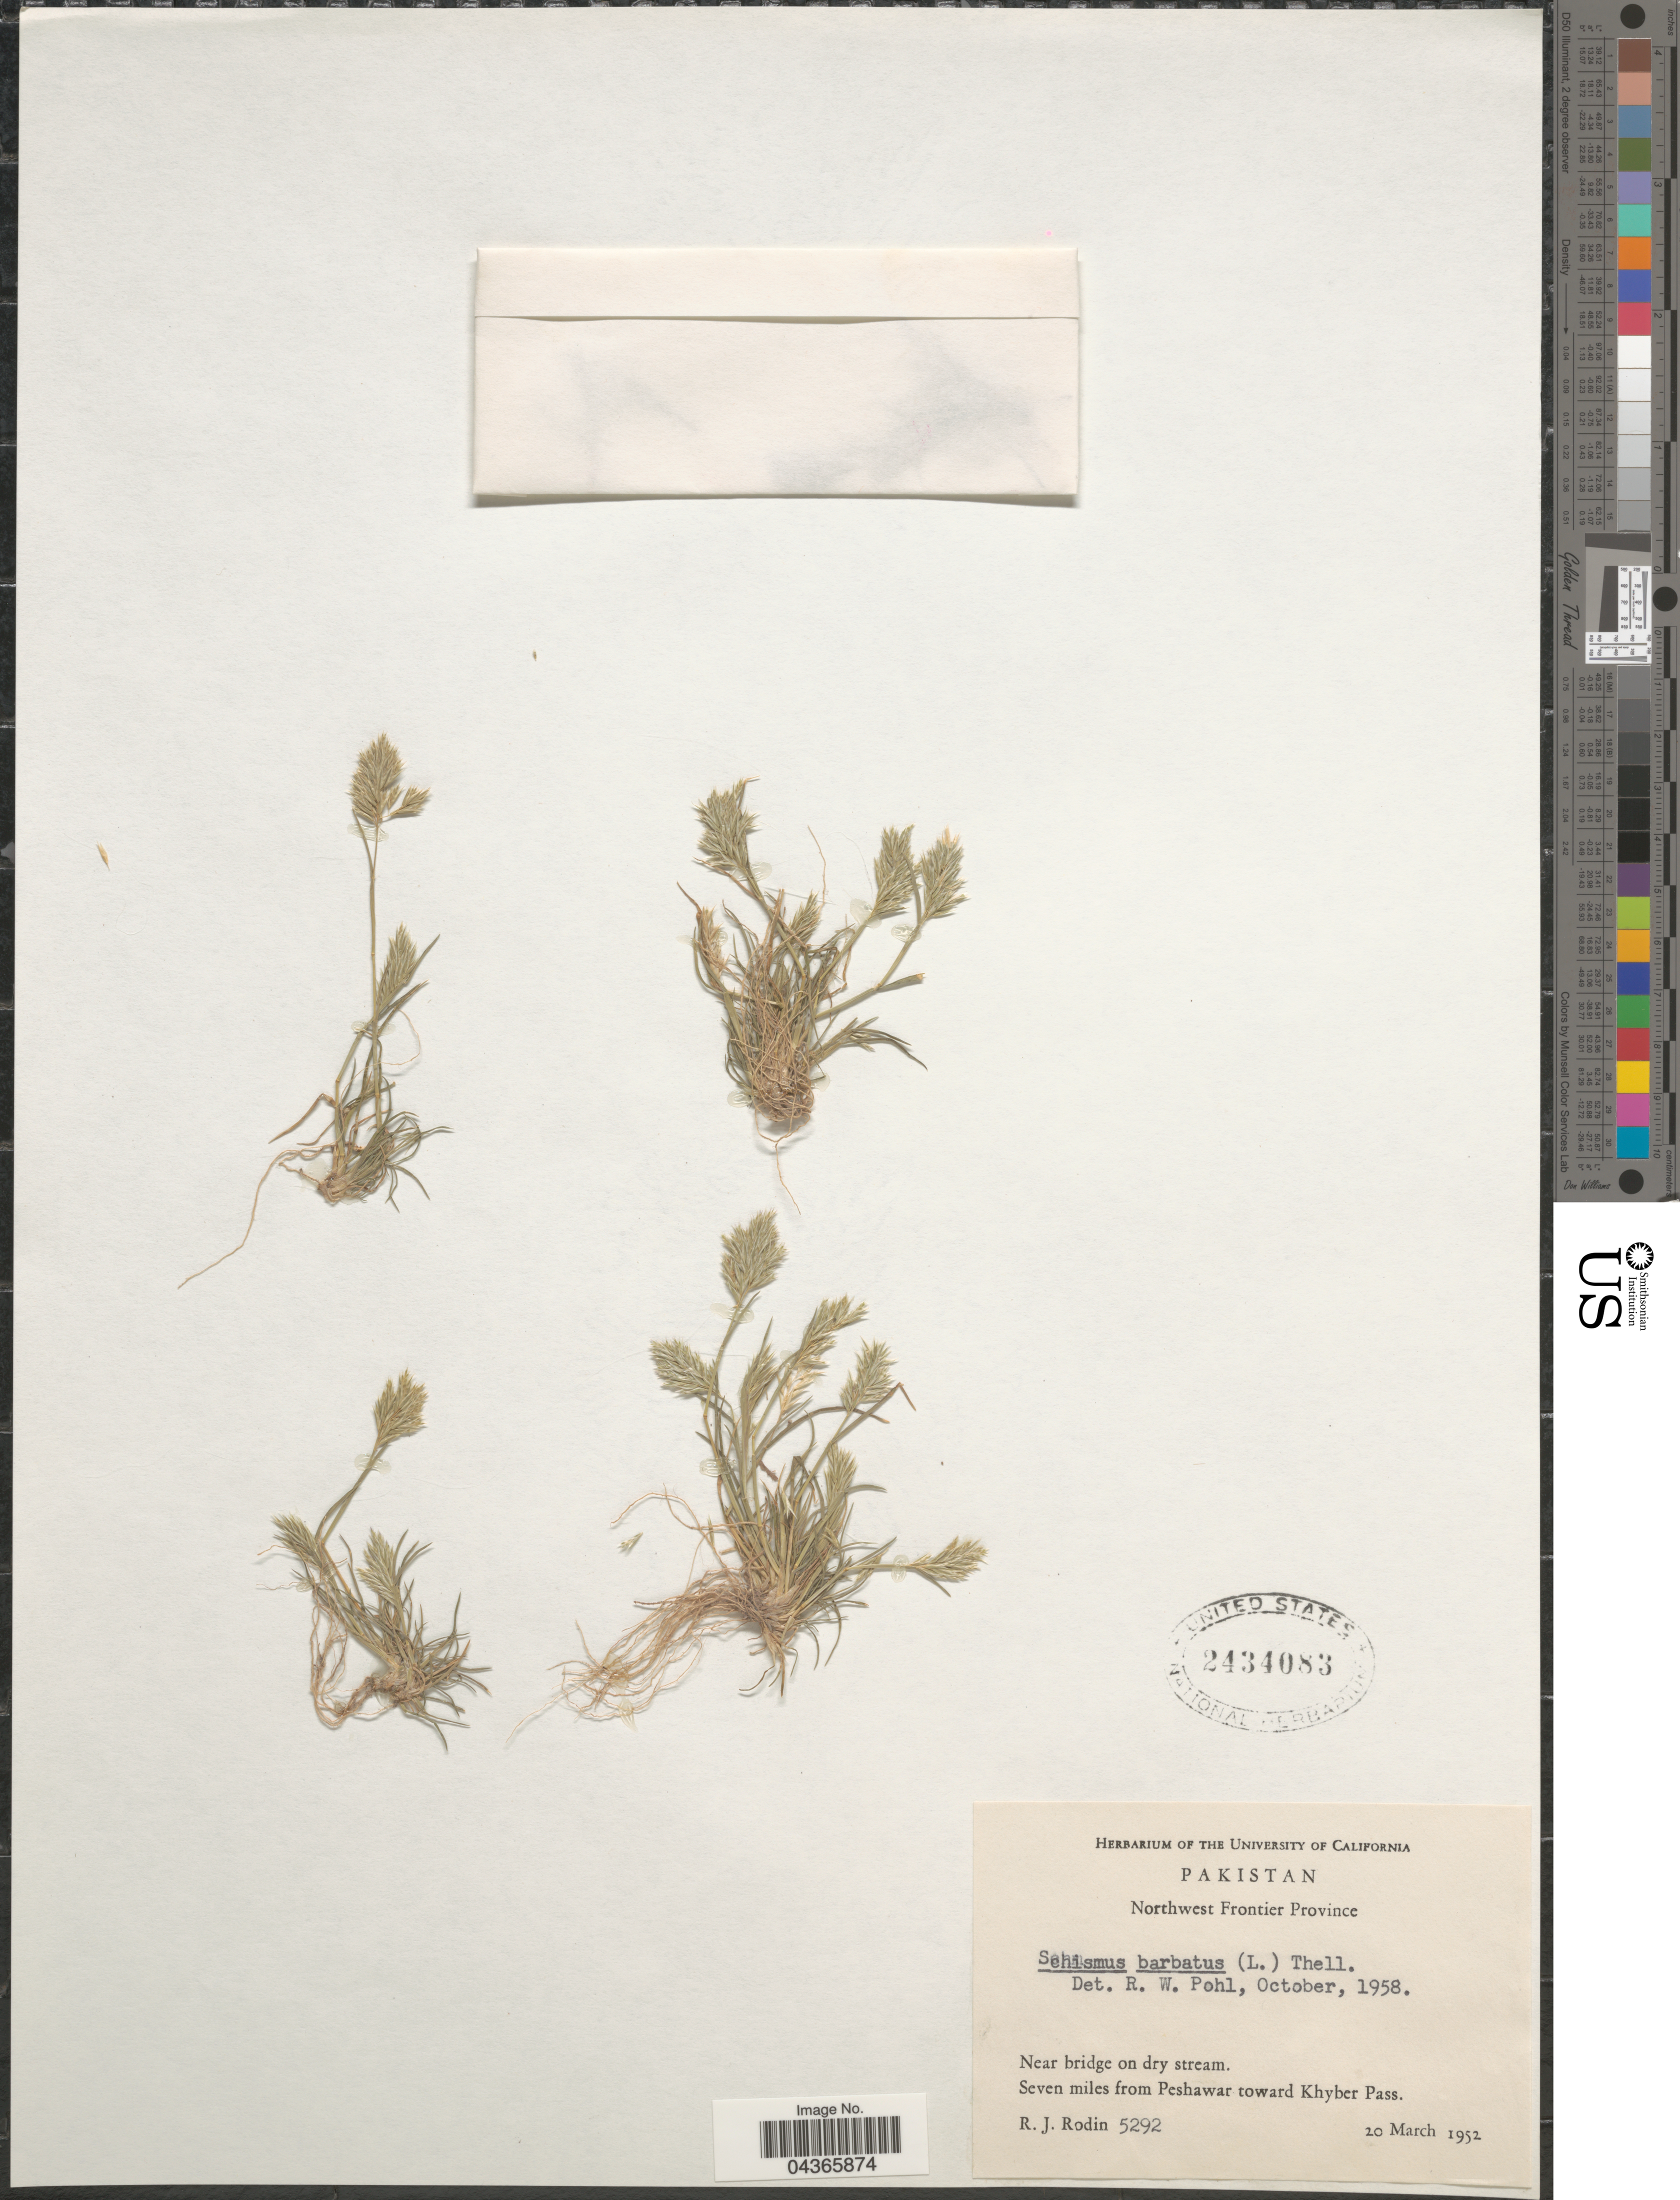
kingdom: Plantae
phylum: Tracheophyta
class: Liliopsida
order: Poales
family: Poaceae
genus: Schismus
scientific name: Schismus barbatus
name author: (L.) Thell.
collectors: R. J. Rodin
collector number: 5292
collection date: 1952-03-20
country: Pakistan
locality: Northwest Frontier Province. Near bridge on dry stream. Seven miles from Peshawar toward Khyber Pass.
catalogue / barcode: US 2434083